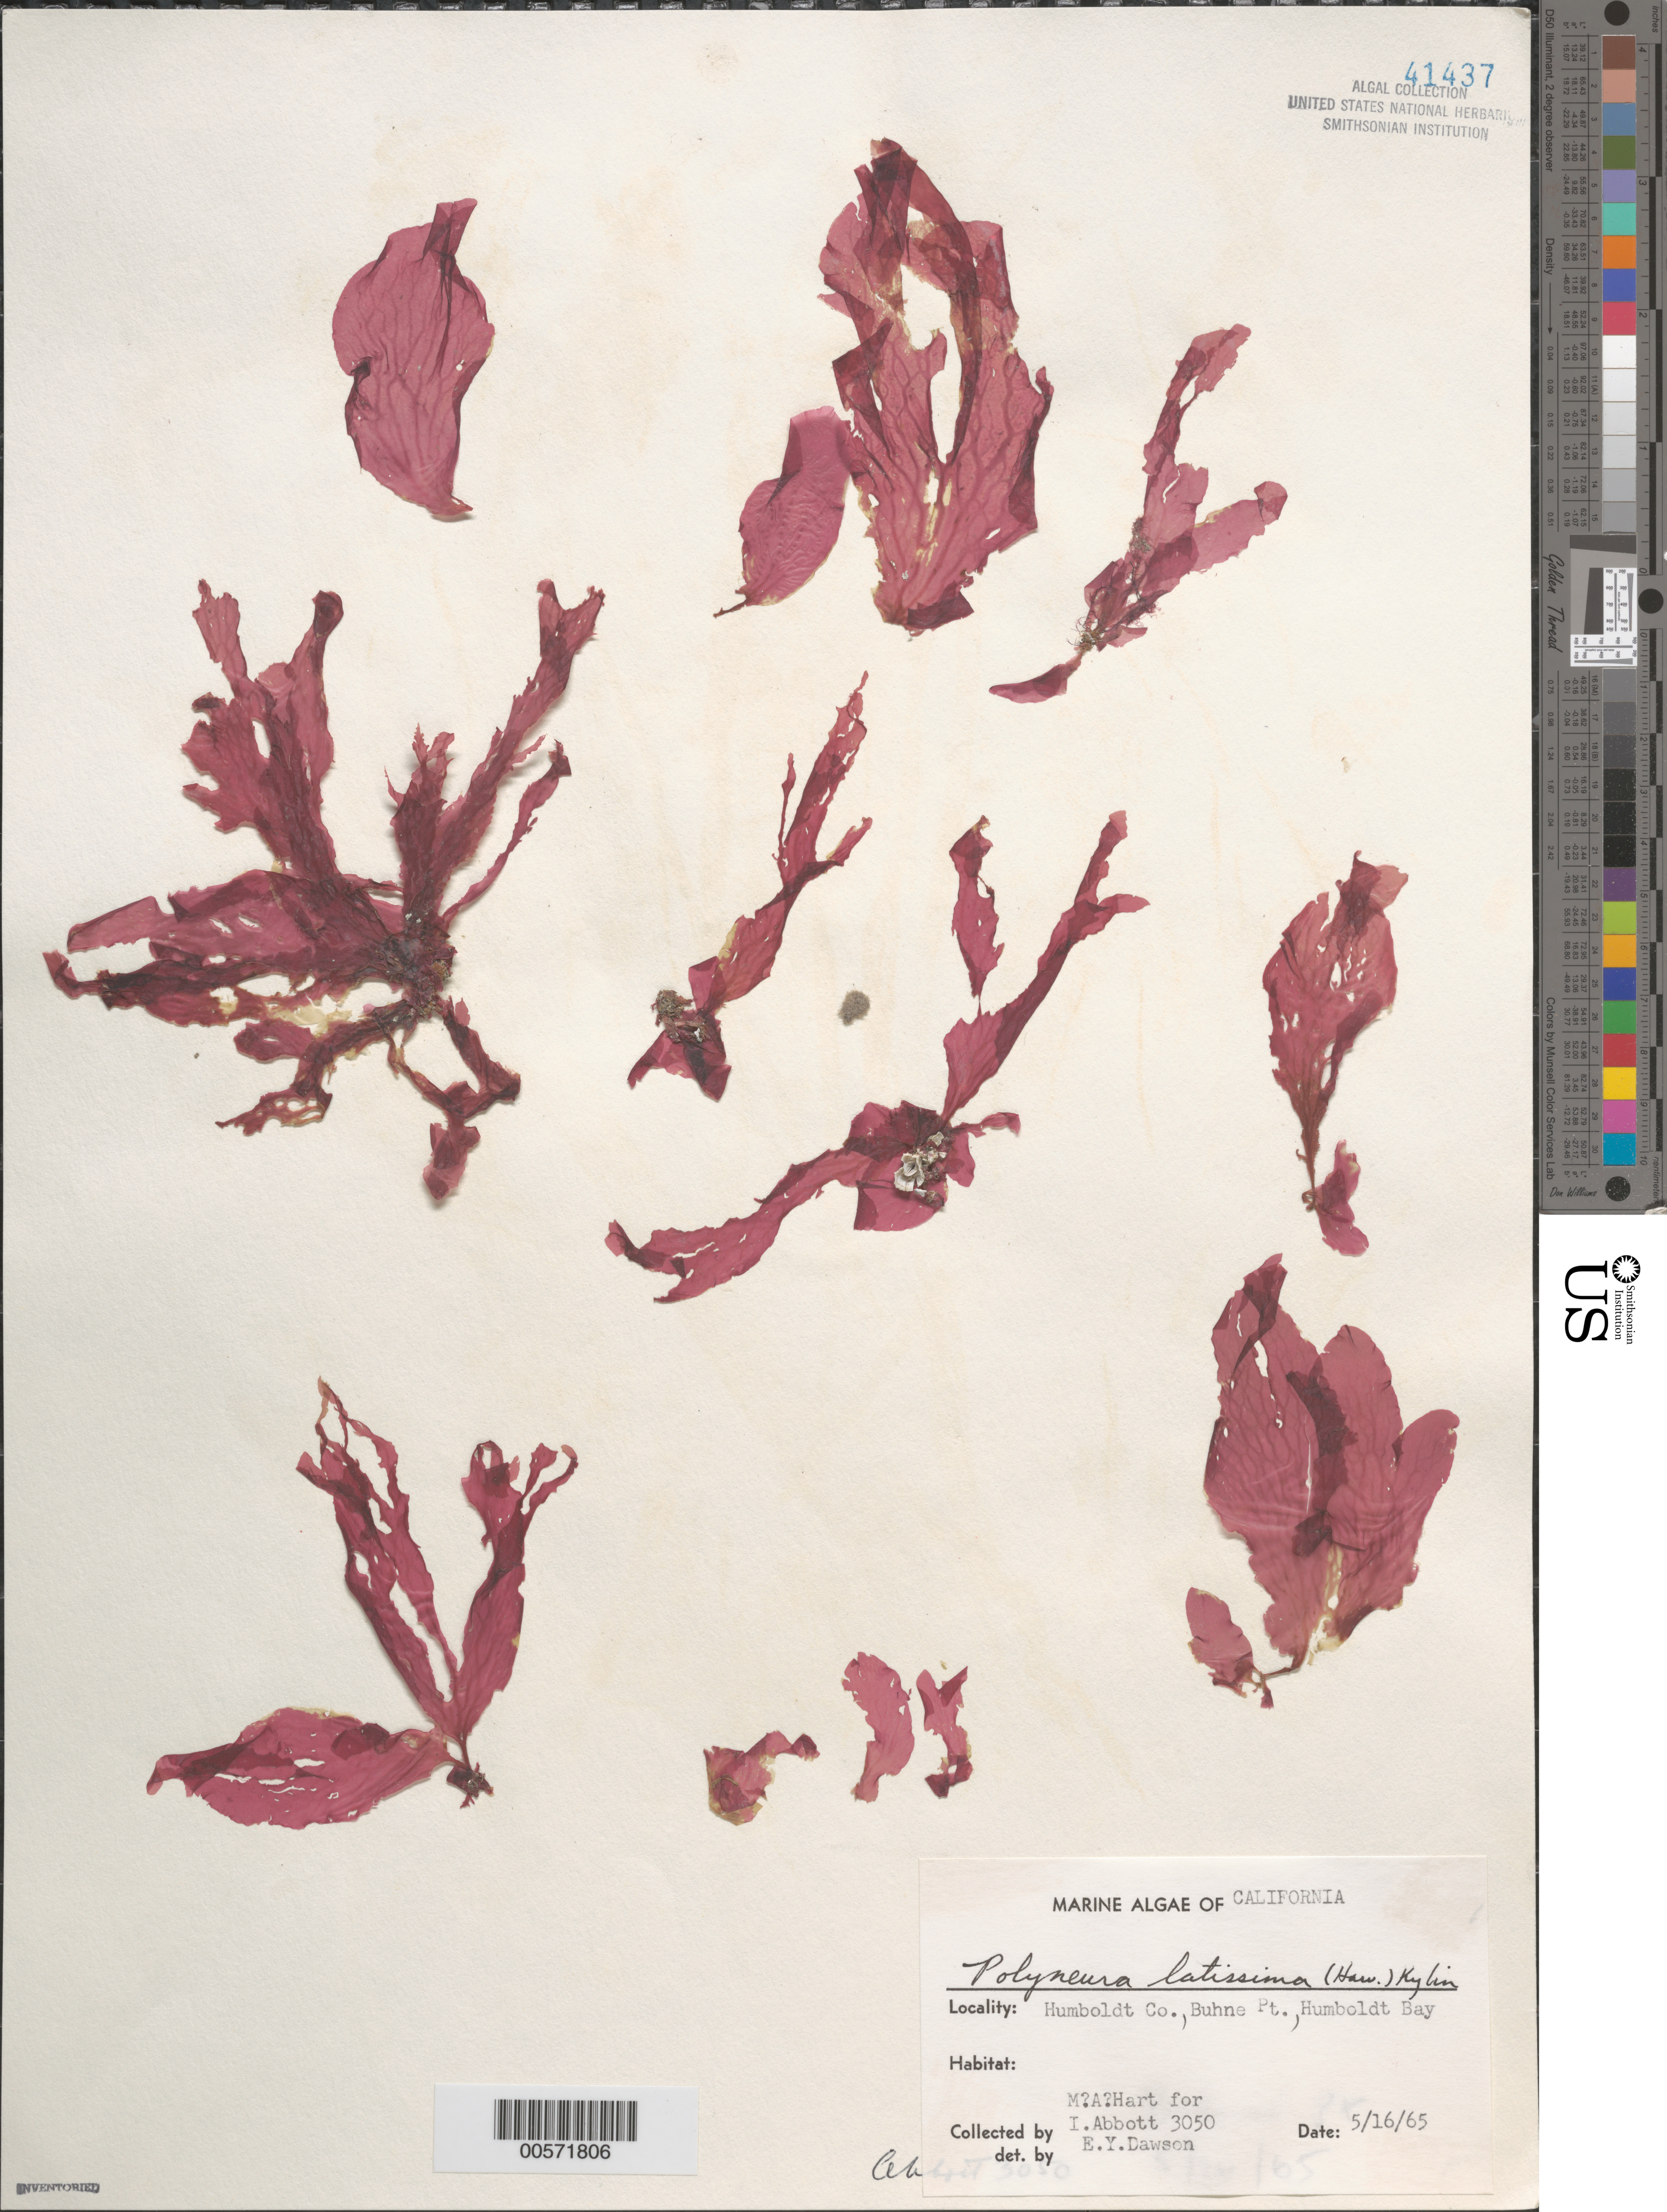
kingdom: Plantae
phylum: Rhodophyta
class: Florideophyceae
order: Ceramiales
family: Delesseriaceae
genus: Polyneura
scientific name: Polyneura latissima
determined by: Dawson, E. Y.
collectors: M. A. Hart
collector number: IAA 3050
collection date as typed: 16 May 1965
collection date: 1965-05-16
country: United States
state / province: California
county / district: Humboldt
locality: Buhne Point, Humboldt Bay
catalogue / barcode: US 41437